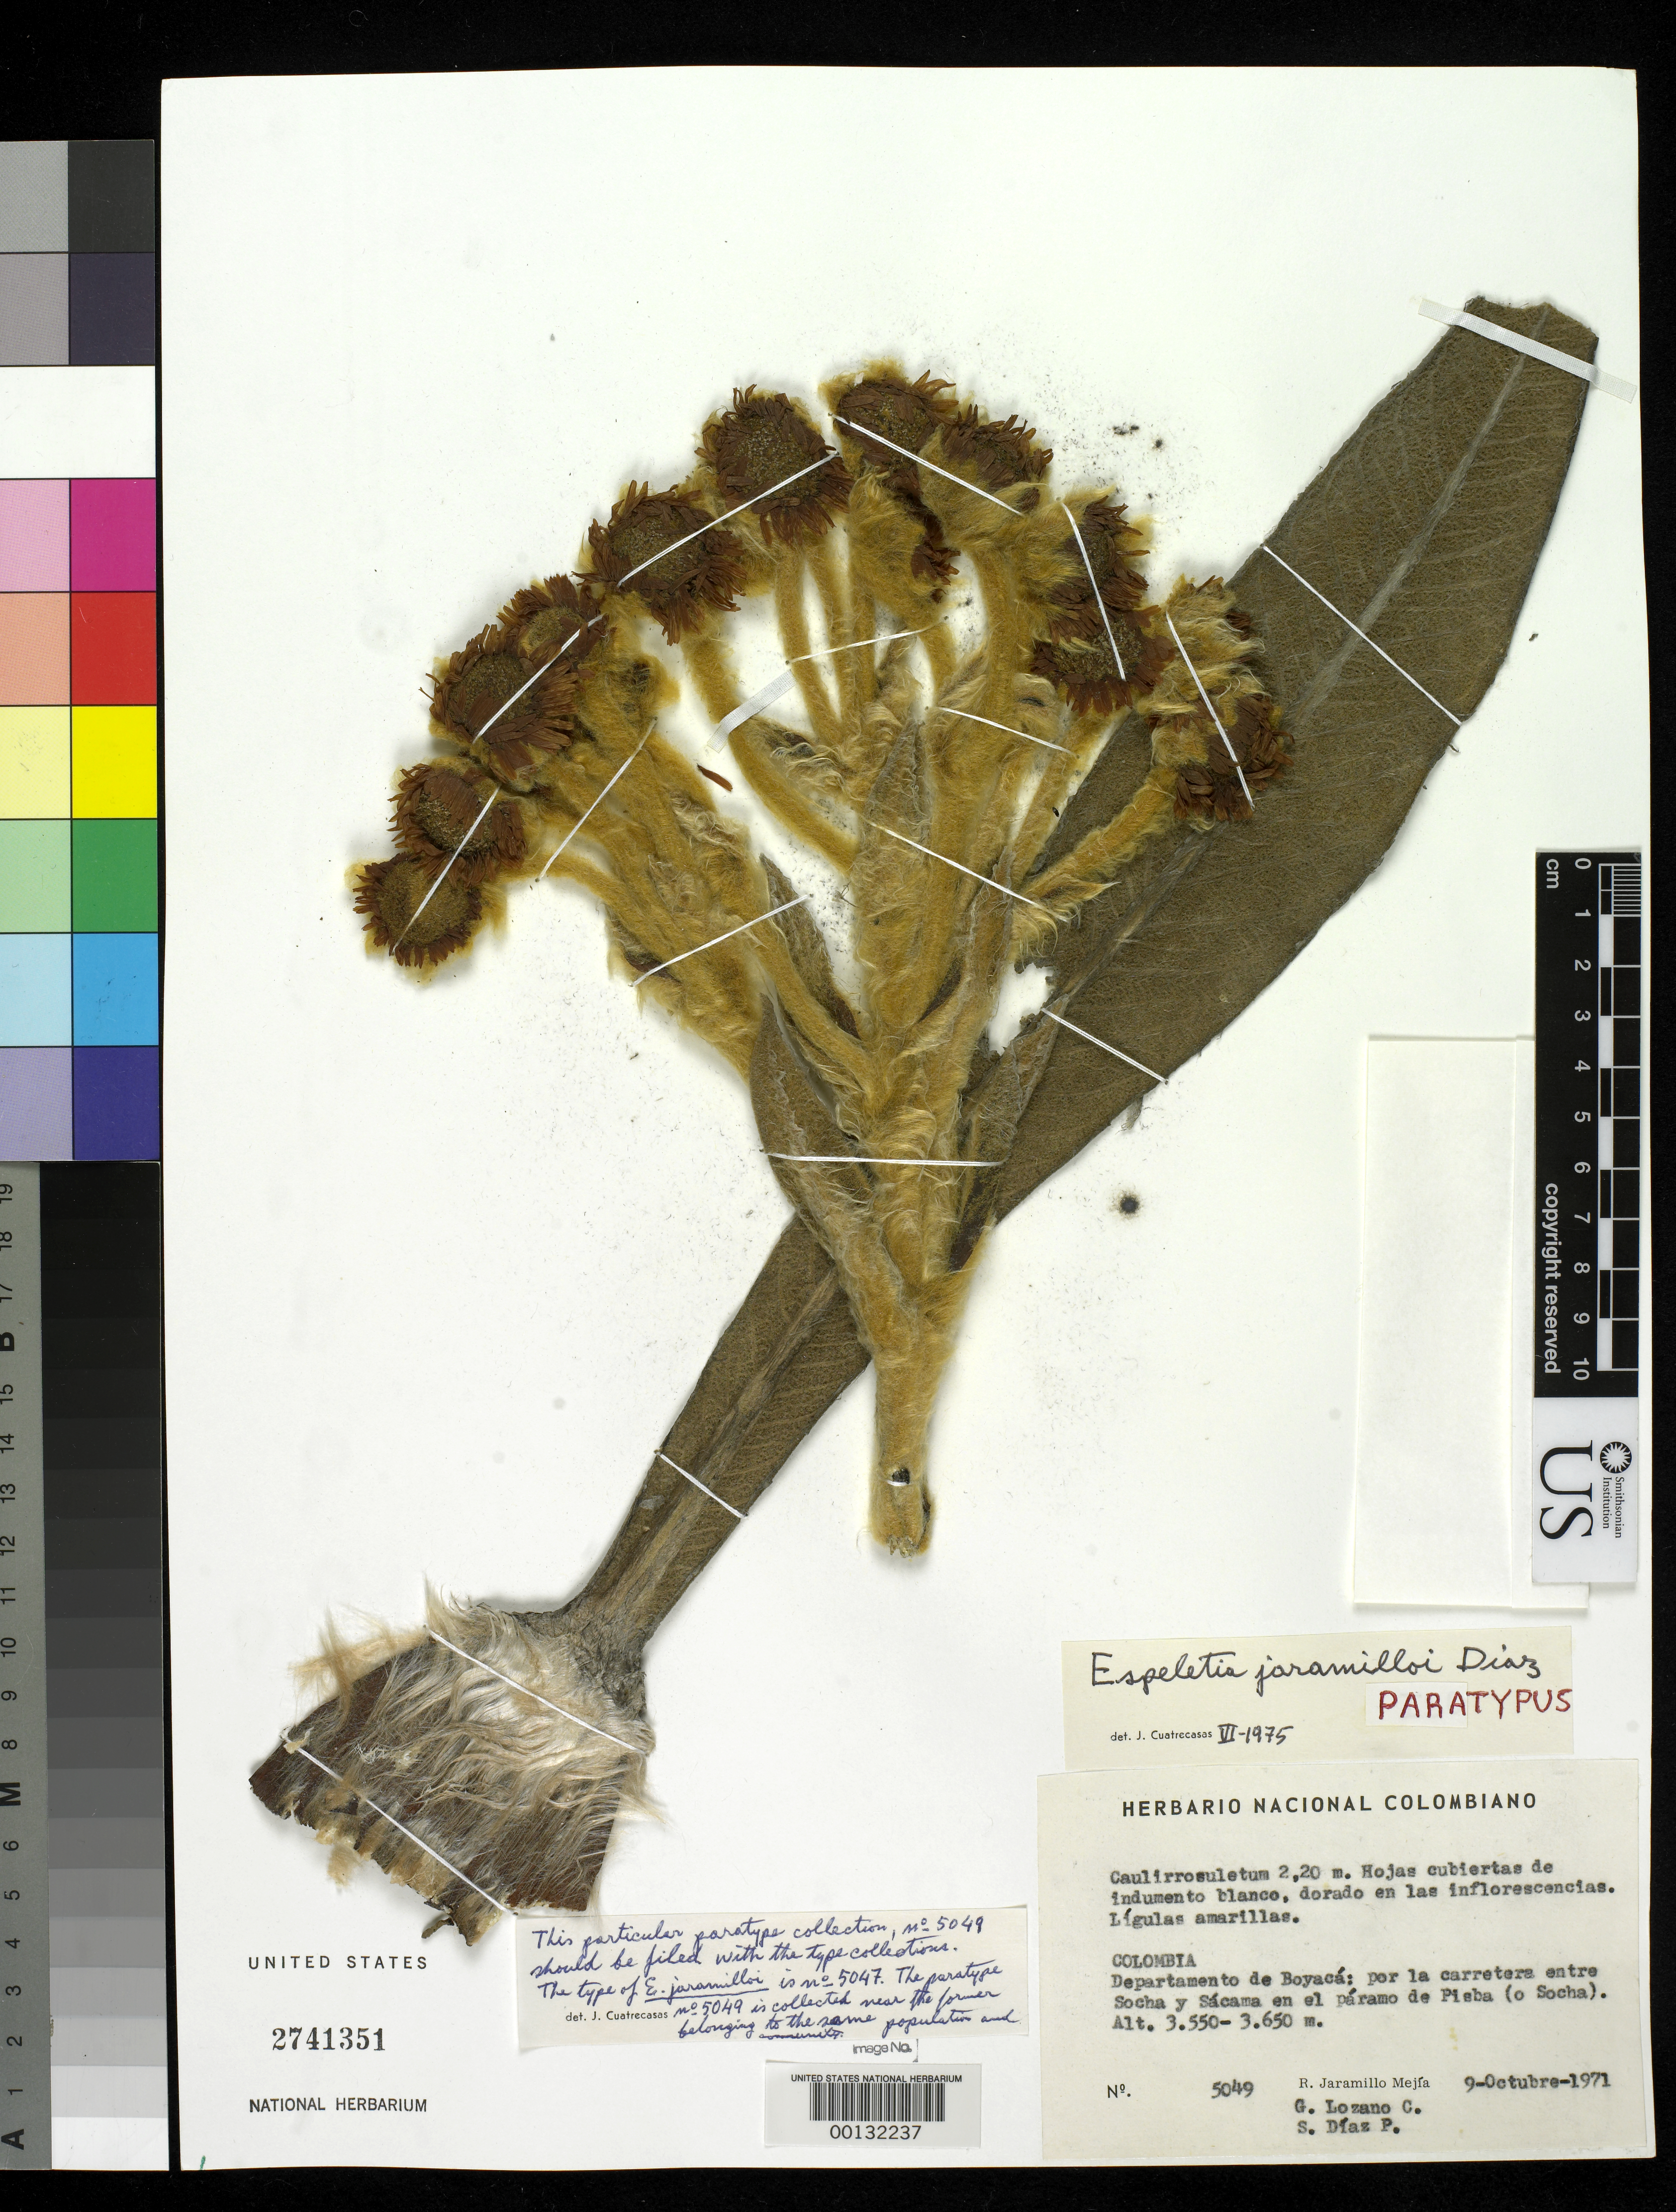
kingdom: Plantae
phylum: Tracheophyta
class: Magnoliopsida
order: Asterales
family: Asteraceae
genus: Espeletia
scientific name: Espeletia jaramilloi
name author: S. Díaz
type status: Paratype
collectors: R. Jaramillo M.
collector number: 5049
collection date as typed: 09 Oct 1971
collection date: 1971-10-09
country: Colombia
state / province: Boyacá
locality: Between Socha and Sacama, Páramo de Pisba.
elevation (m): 3550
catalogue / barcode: US 2741351